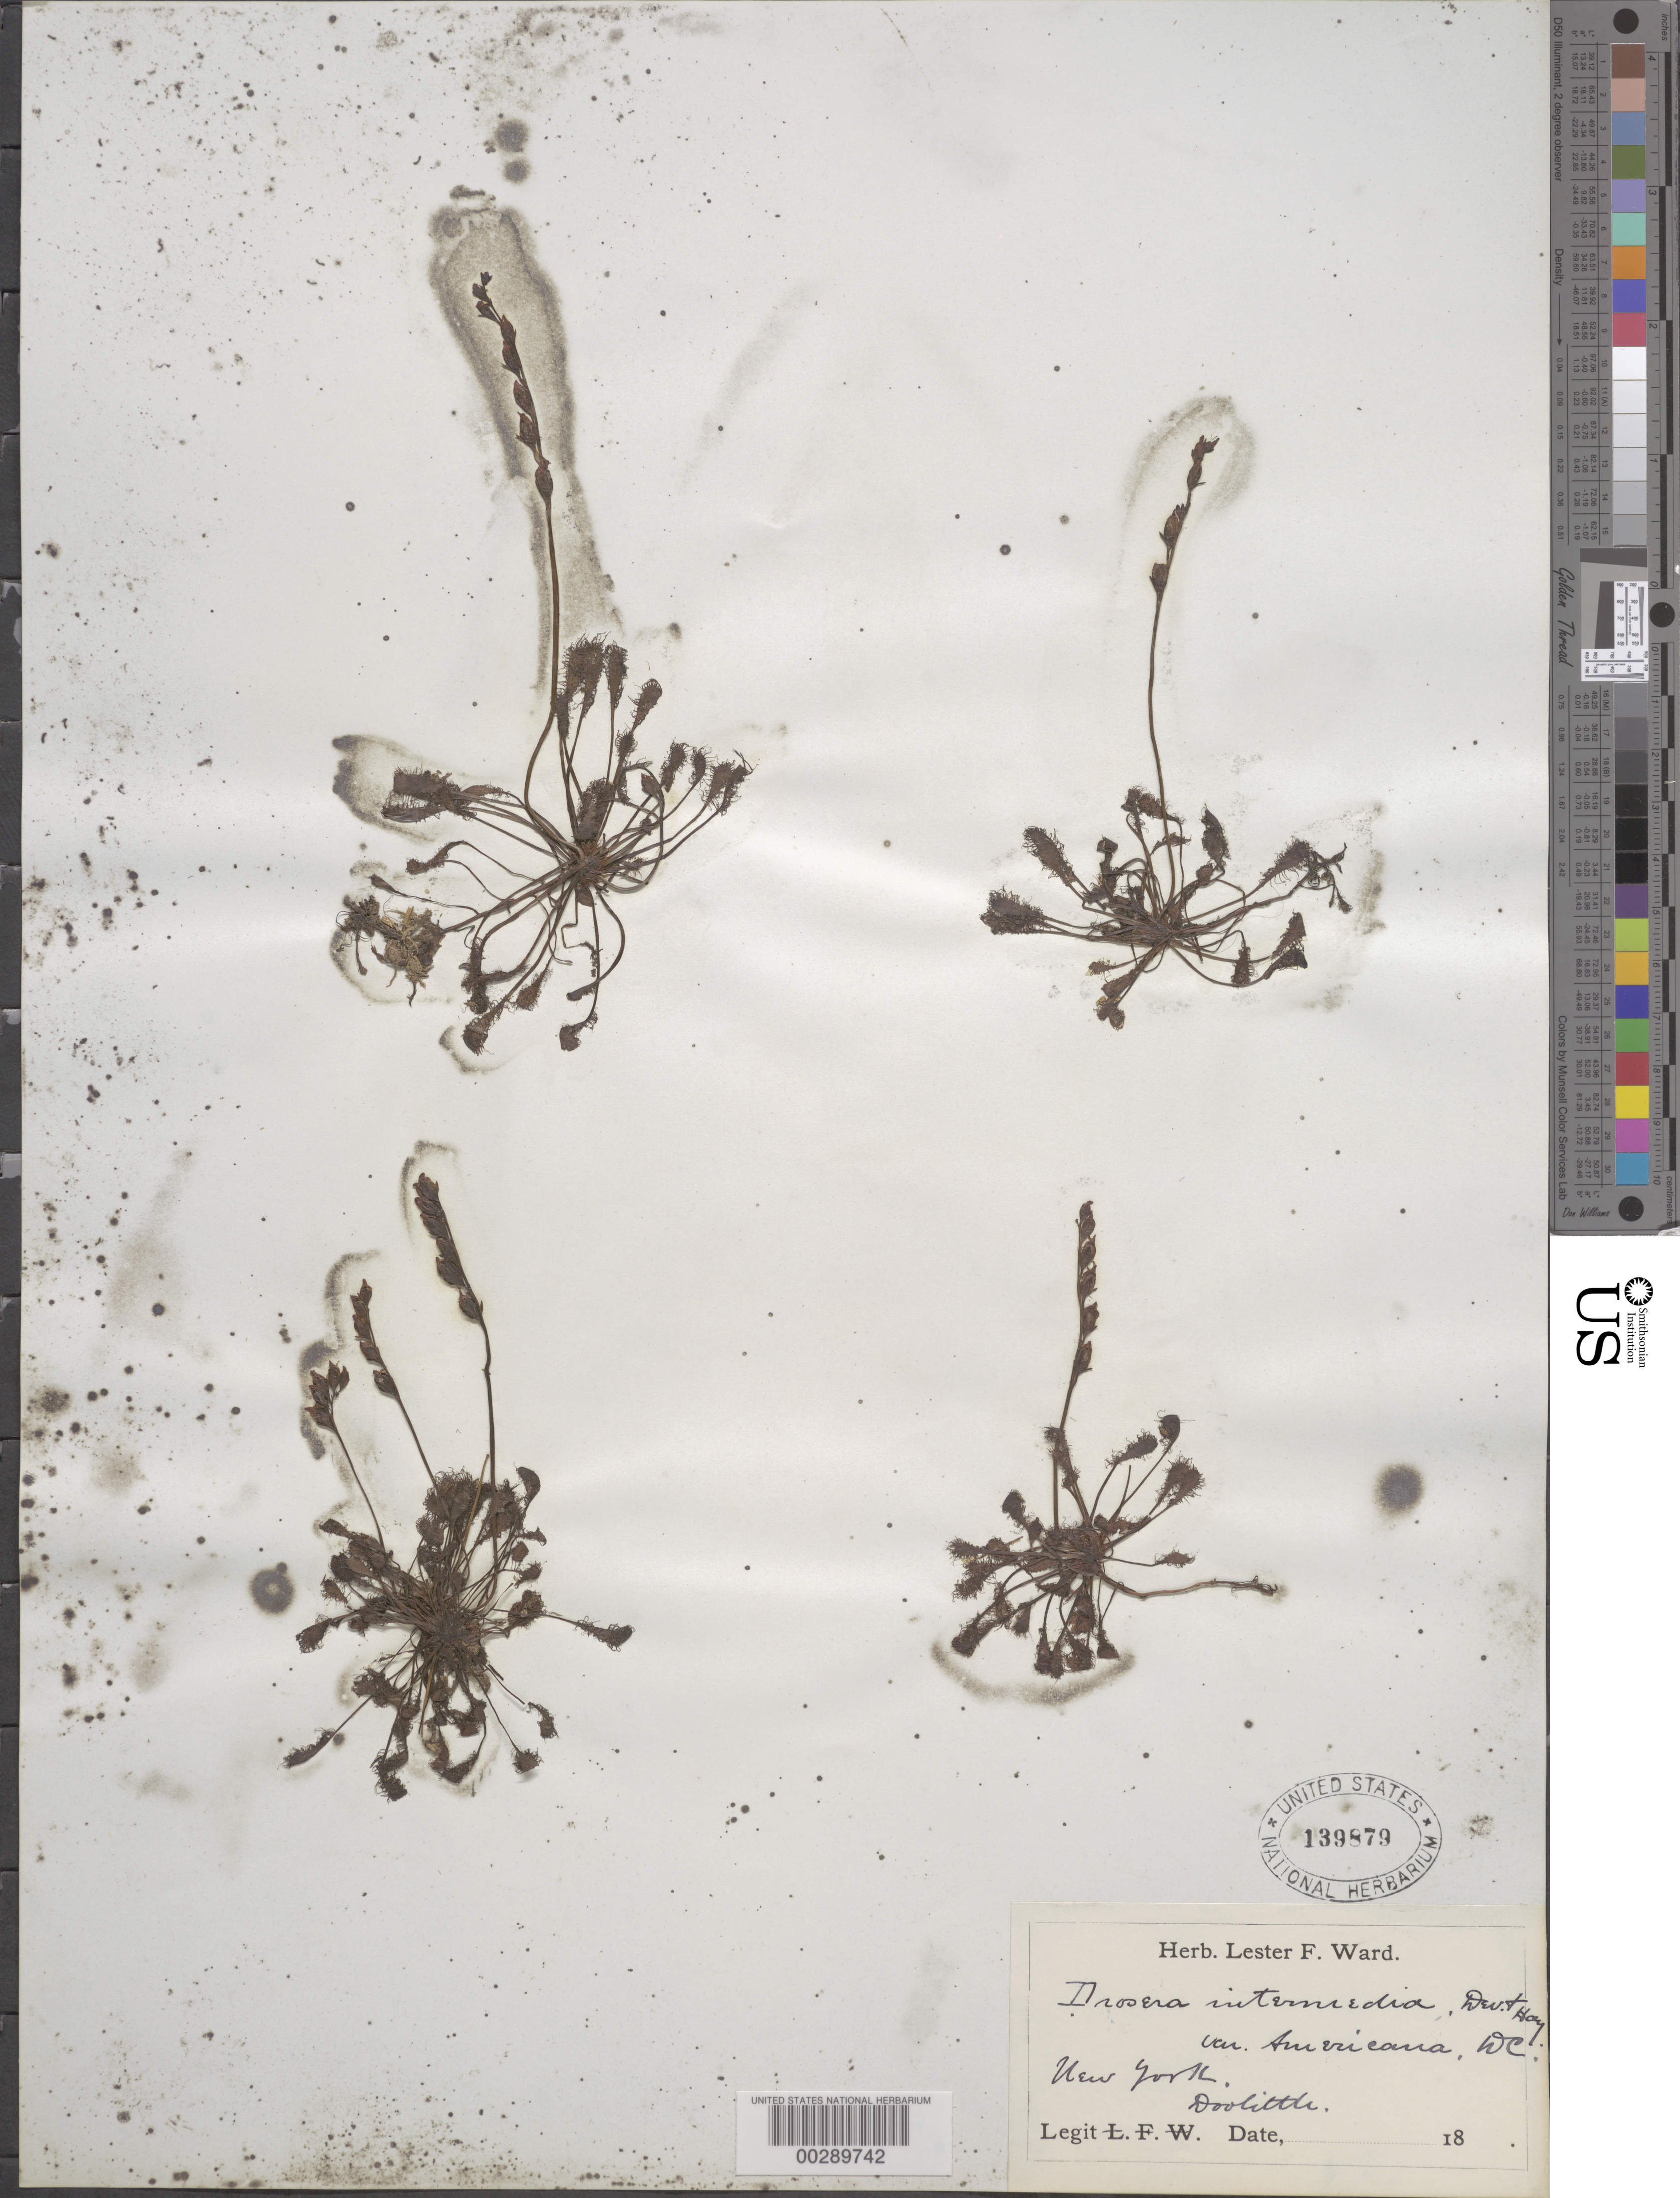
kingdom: Plantae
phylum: Tracheophyta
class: Magnoliopsida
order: Caryophyllales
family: Droseraceae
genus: Drosera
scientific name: Drosera intermedia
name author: Hayne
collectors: -. Doolittle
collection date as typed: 18--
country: United States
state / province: New York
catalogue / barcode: US 139879